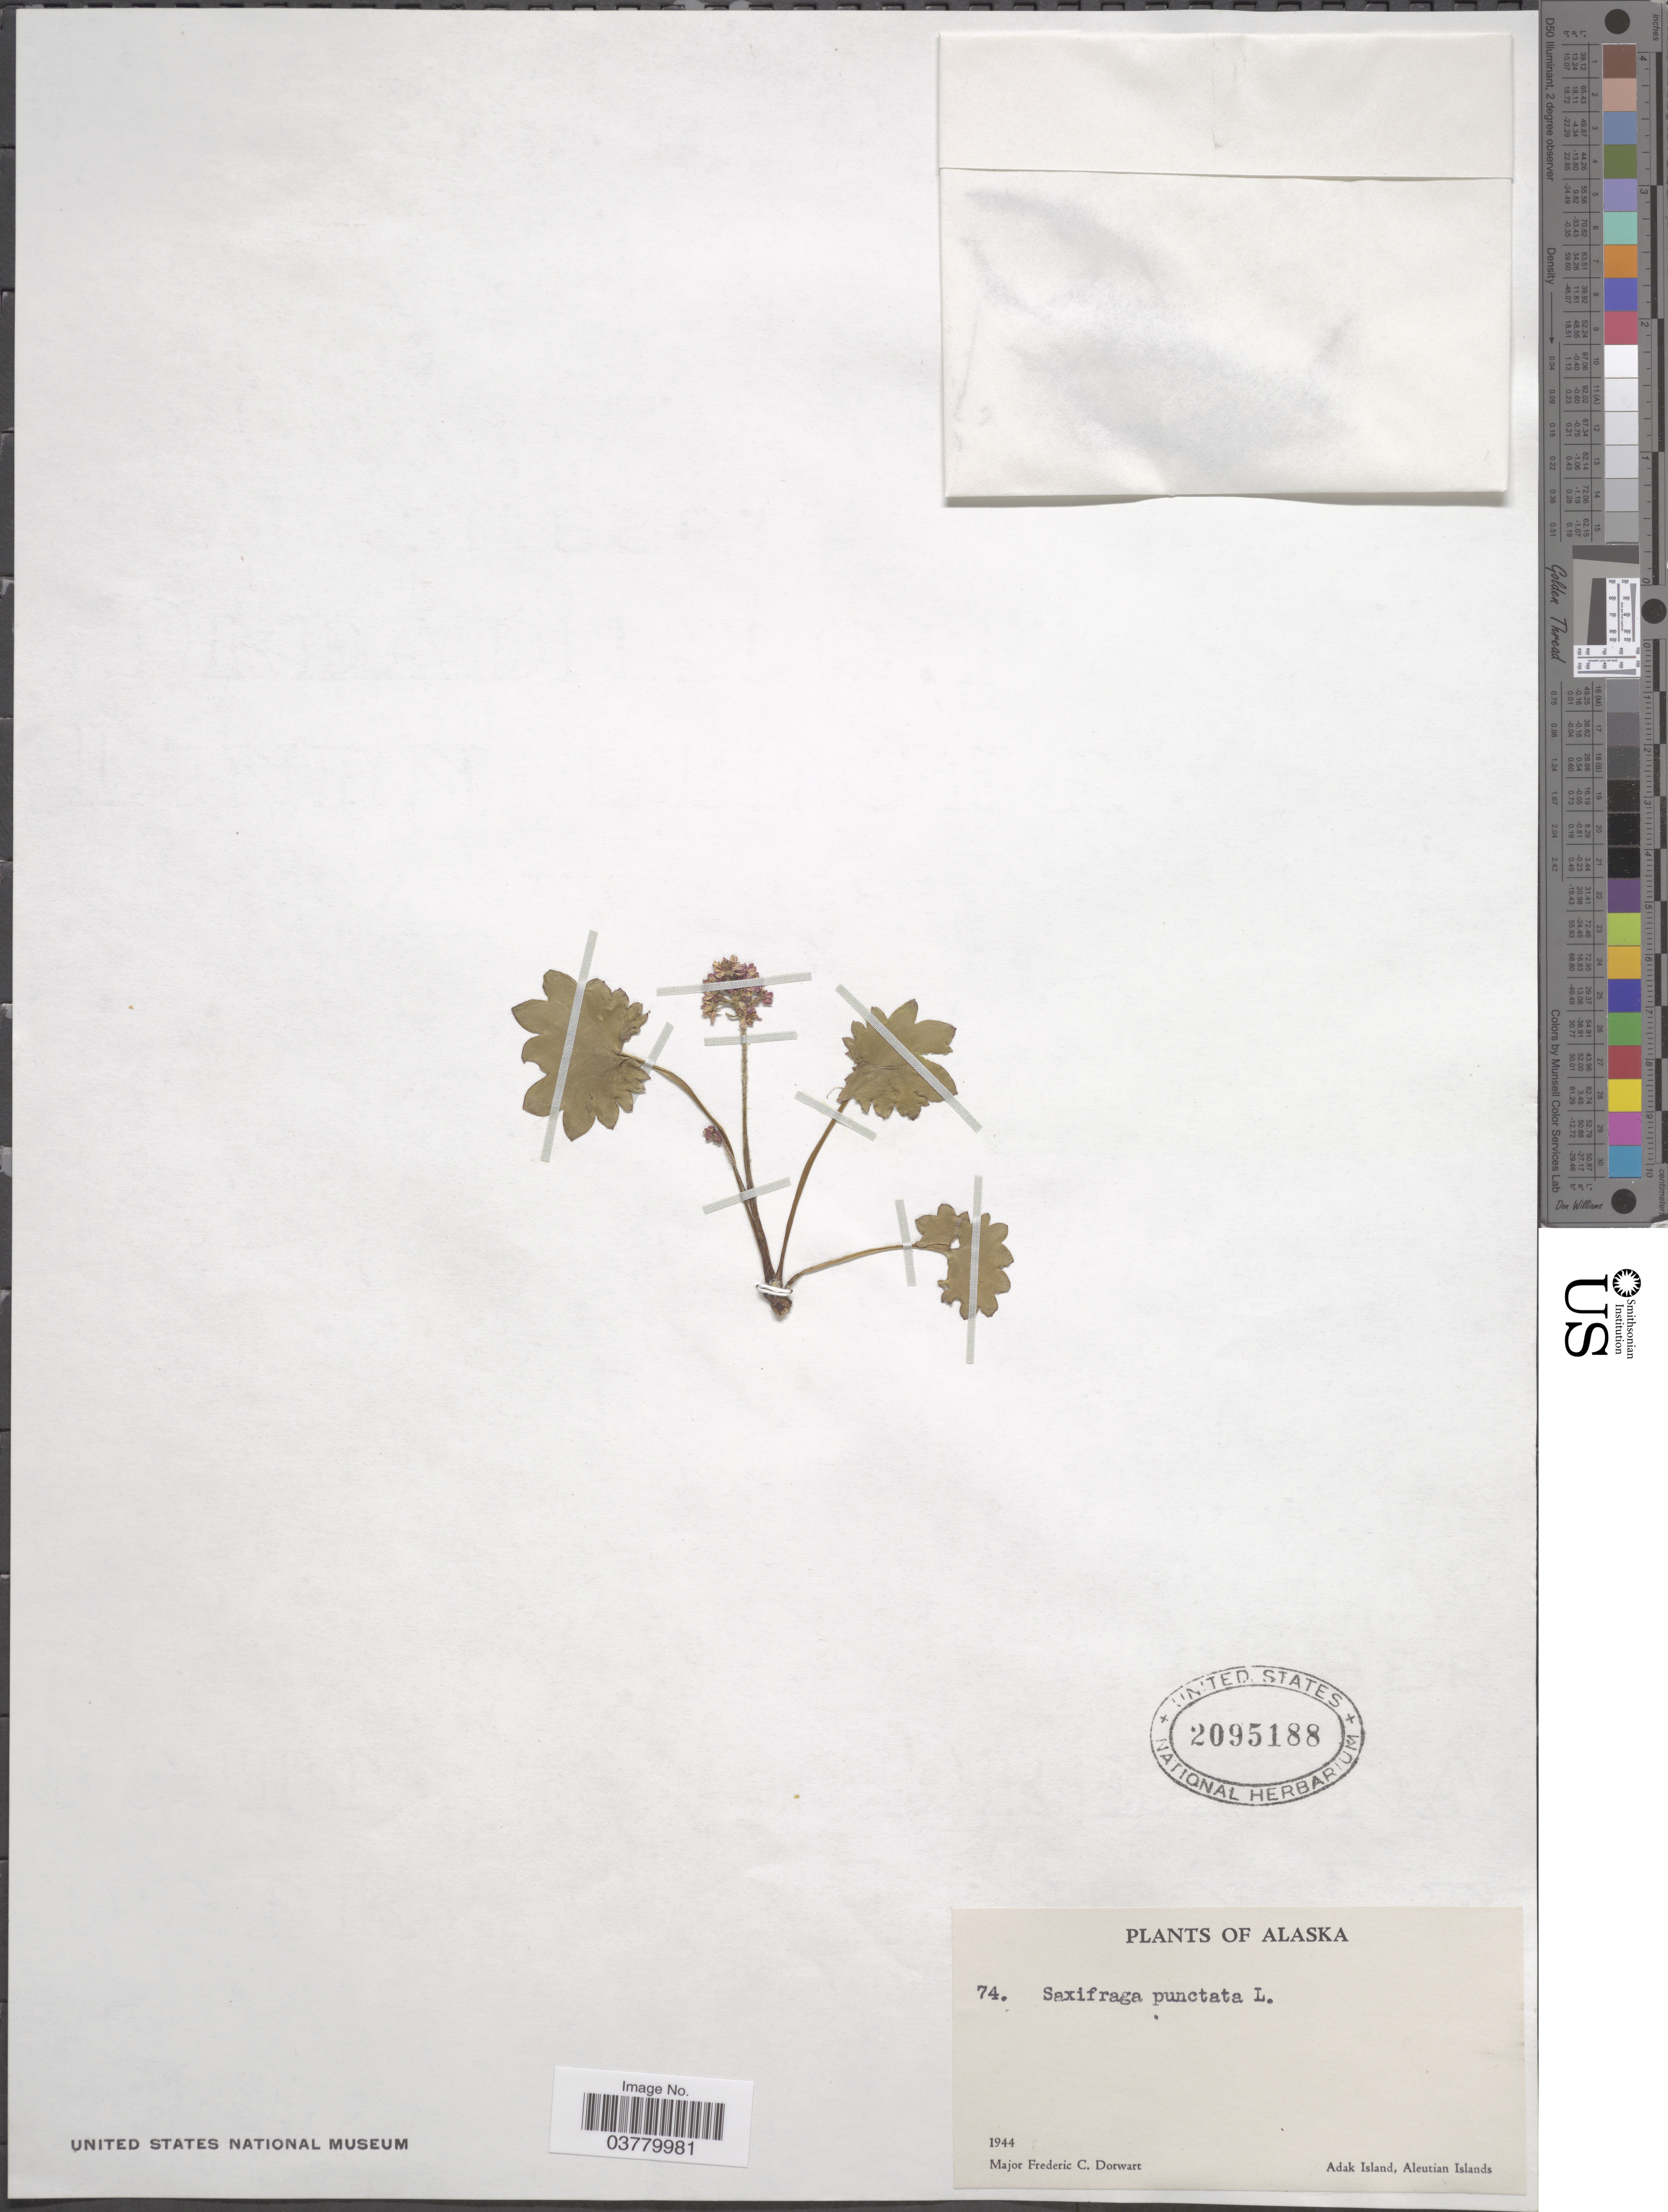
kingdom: Plantae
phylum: Tracheophyta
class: Magnoliopsida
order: Saxifragales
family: Saxifragaceae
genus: Micranthes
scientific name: Micranthes nelsoniana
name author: (D. Don) Small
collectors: F. Dorwart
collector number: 74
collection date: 1944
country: United States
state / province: Alaska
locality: Adak Island, Aleutian Islands.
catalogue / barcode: US 2095188